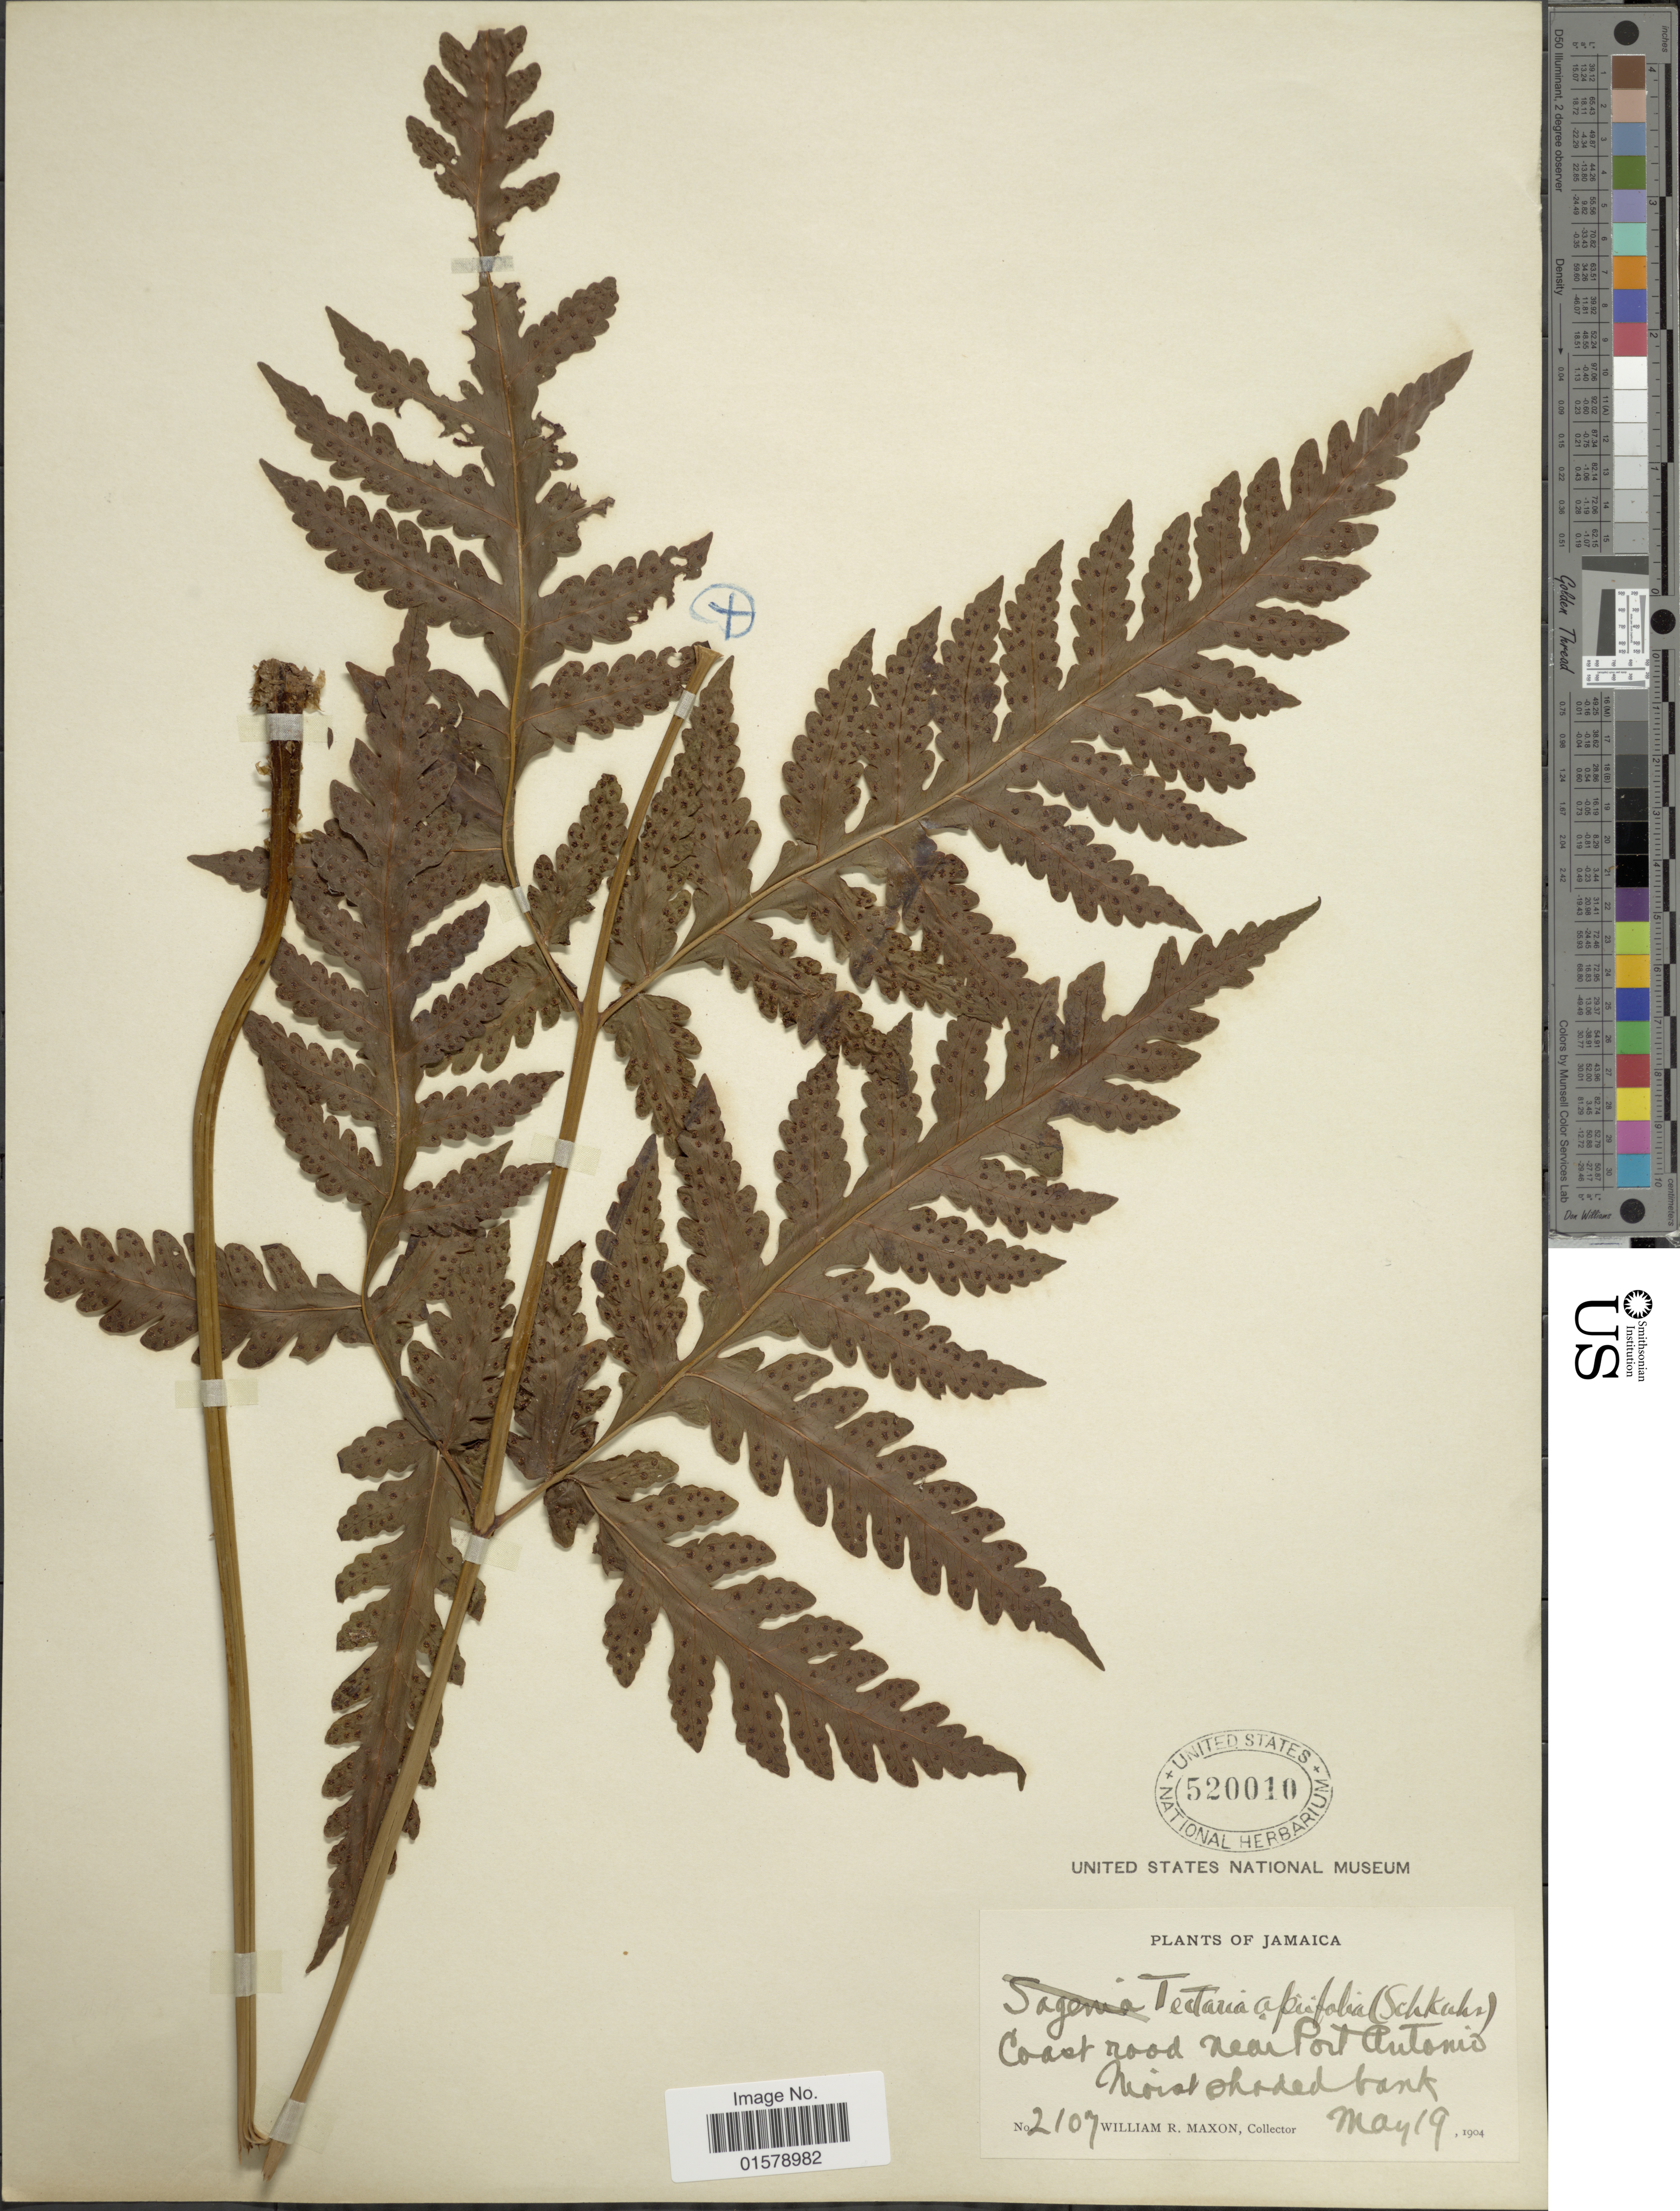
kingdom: Plantae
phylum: Tracheophyta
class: Polypodiopsida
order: Polypodiales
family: Tectariaceae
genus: Tectaria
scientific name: Tectaria apiifolia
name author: (Schkuhr) Copel.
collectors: W. R. Maxon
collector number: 2107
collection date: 1904-05-19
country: Jamaica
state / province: Portland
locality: Coast road near Port Antonio.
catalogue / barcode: US 520010